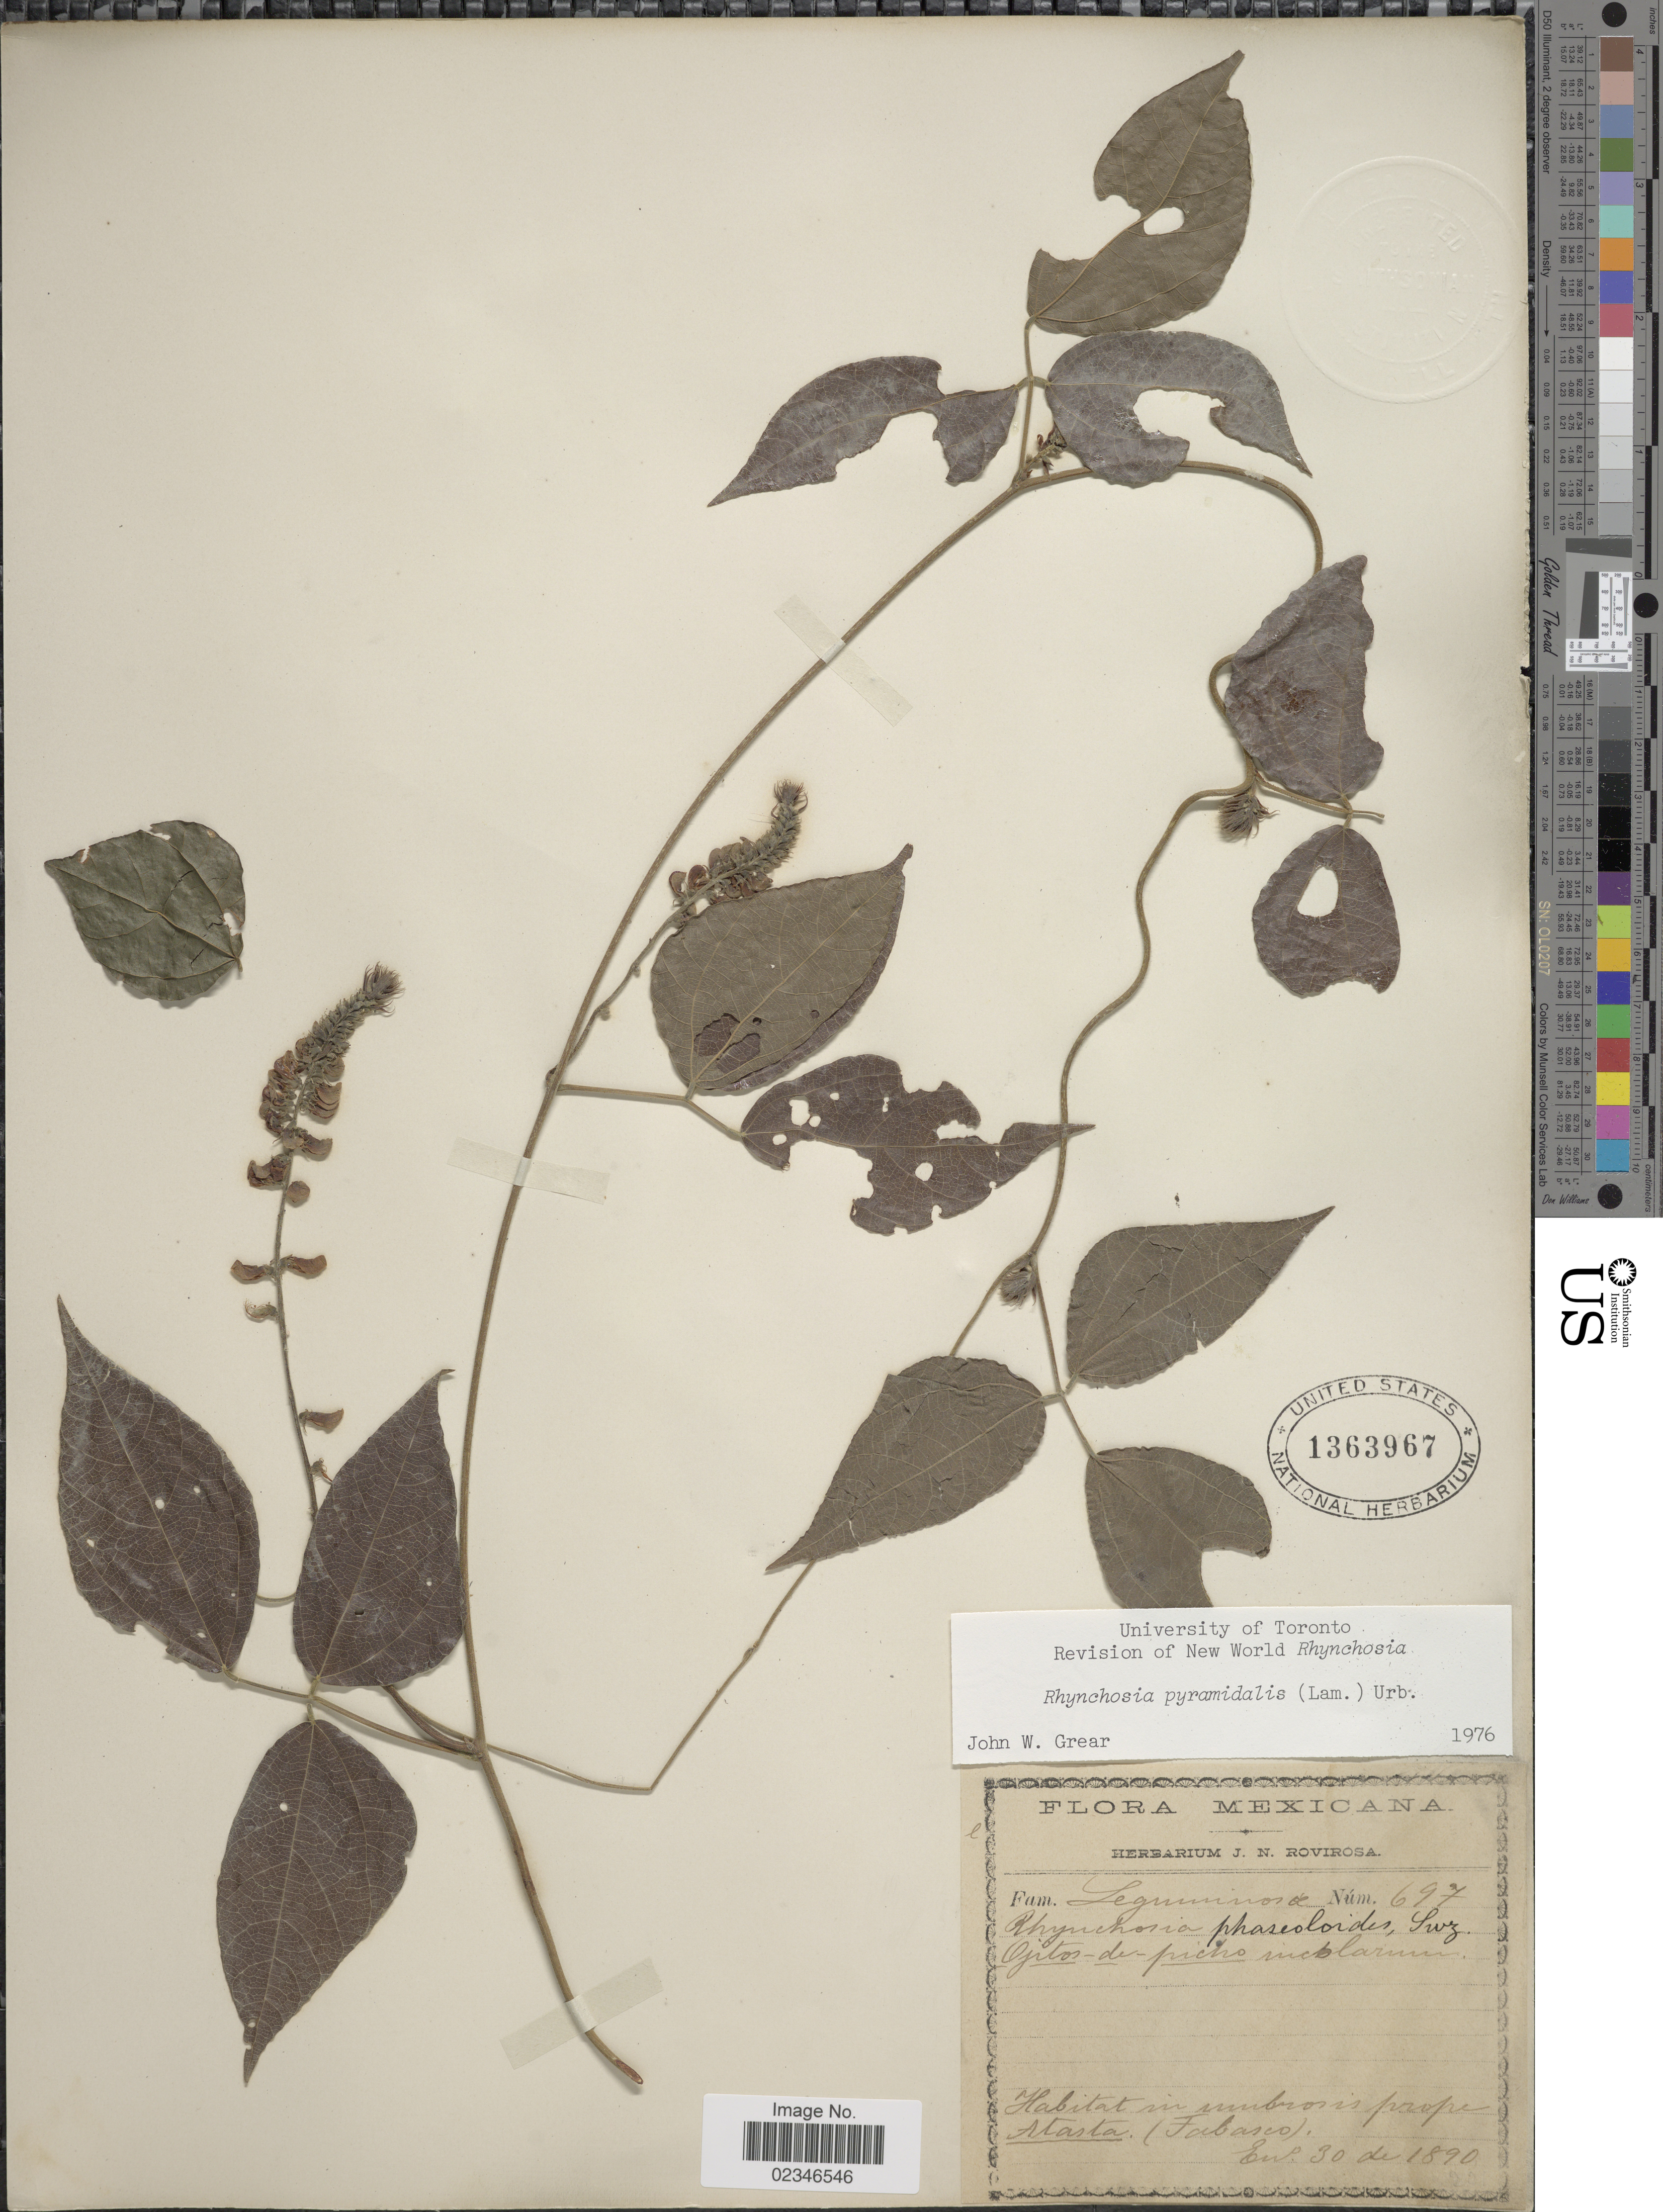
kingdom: Plantae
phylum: Tracheophyta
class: Magnoliopsida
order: Fabales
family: Fabaceae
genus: Rhynchosia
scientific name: Rhynchosia pyramidalis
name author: (Lam.) Urb.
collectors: ex herb. J. N. Rovirosa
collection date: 1890-01-30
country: Mexico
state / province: Tabasco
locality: In umbrosis prope Atasta (Tabasco)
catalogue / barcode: US 1363967